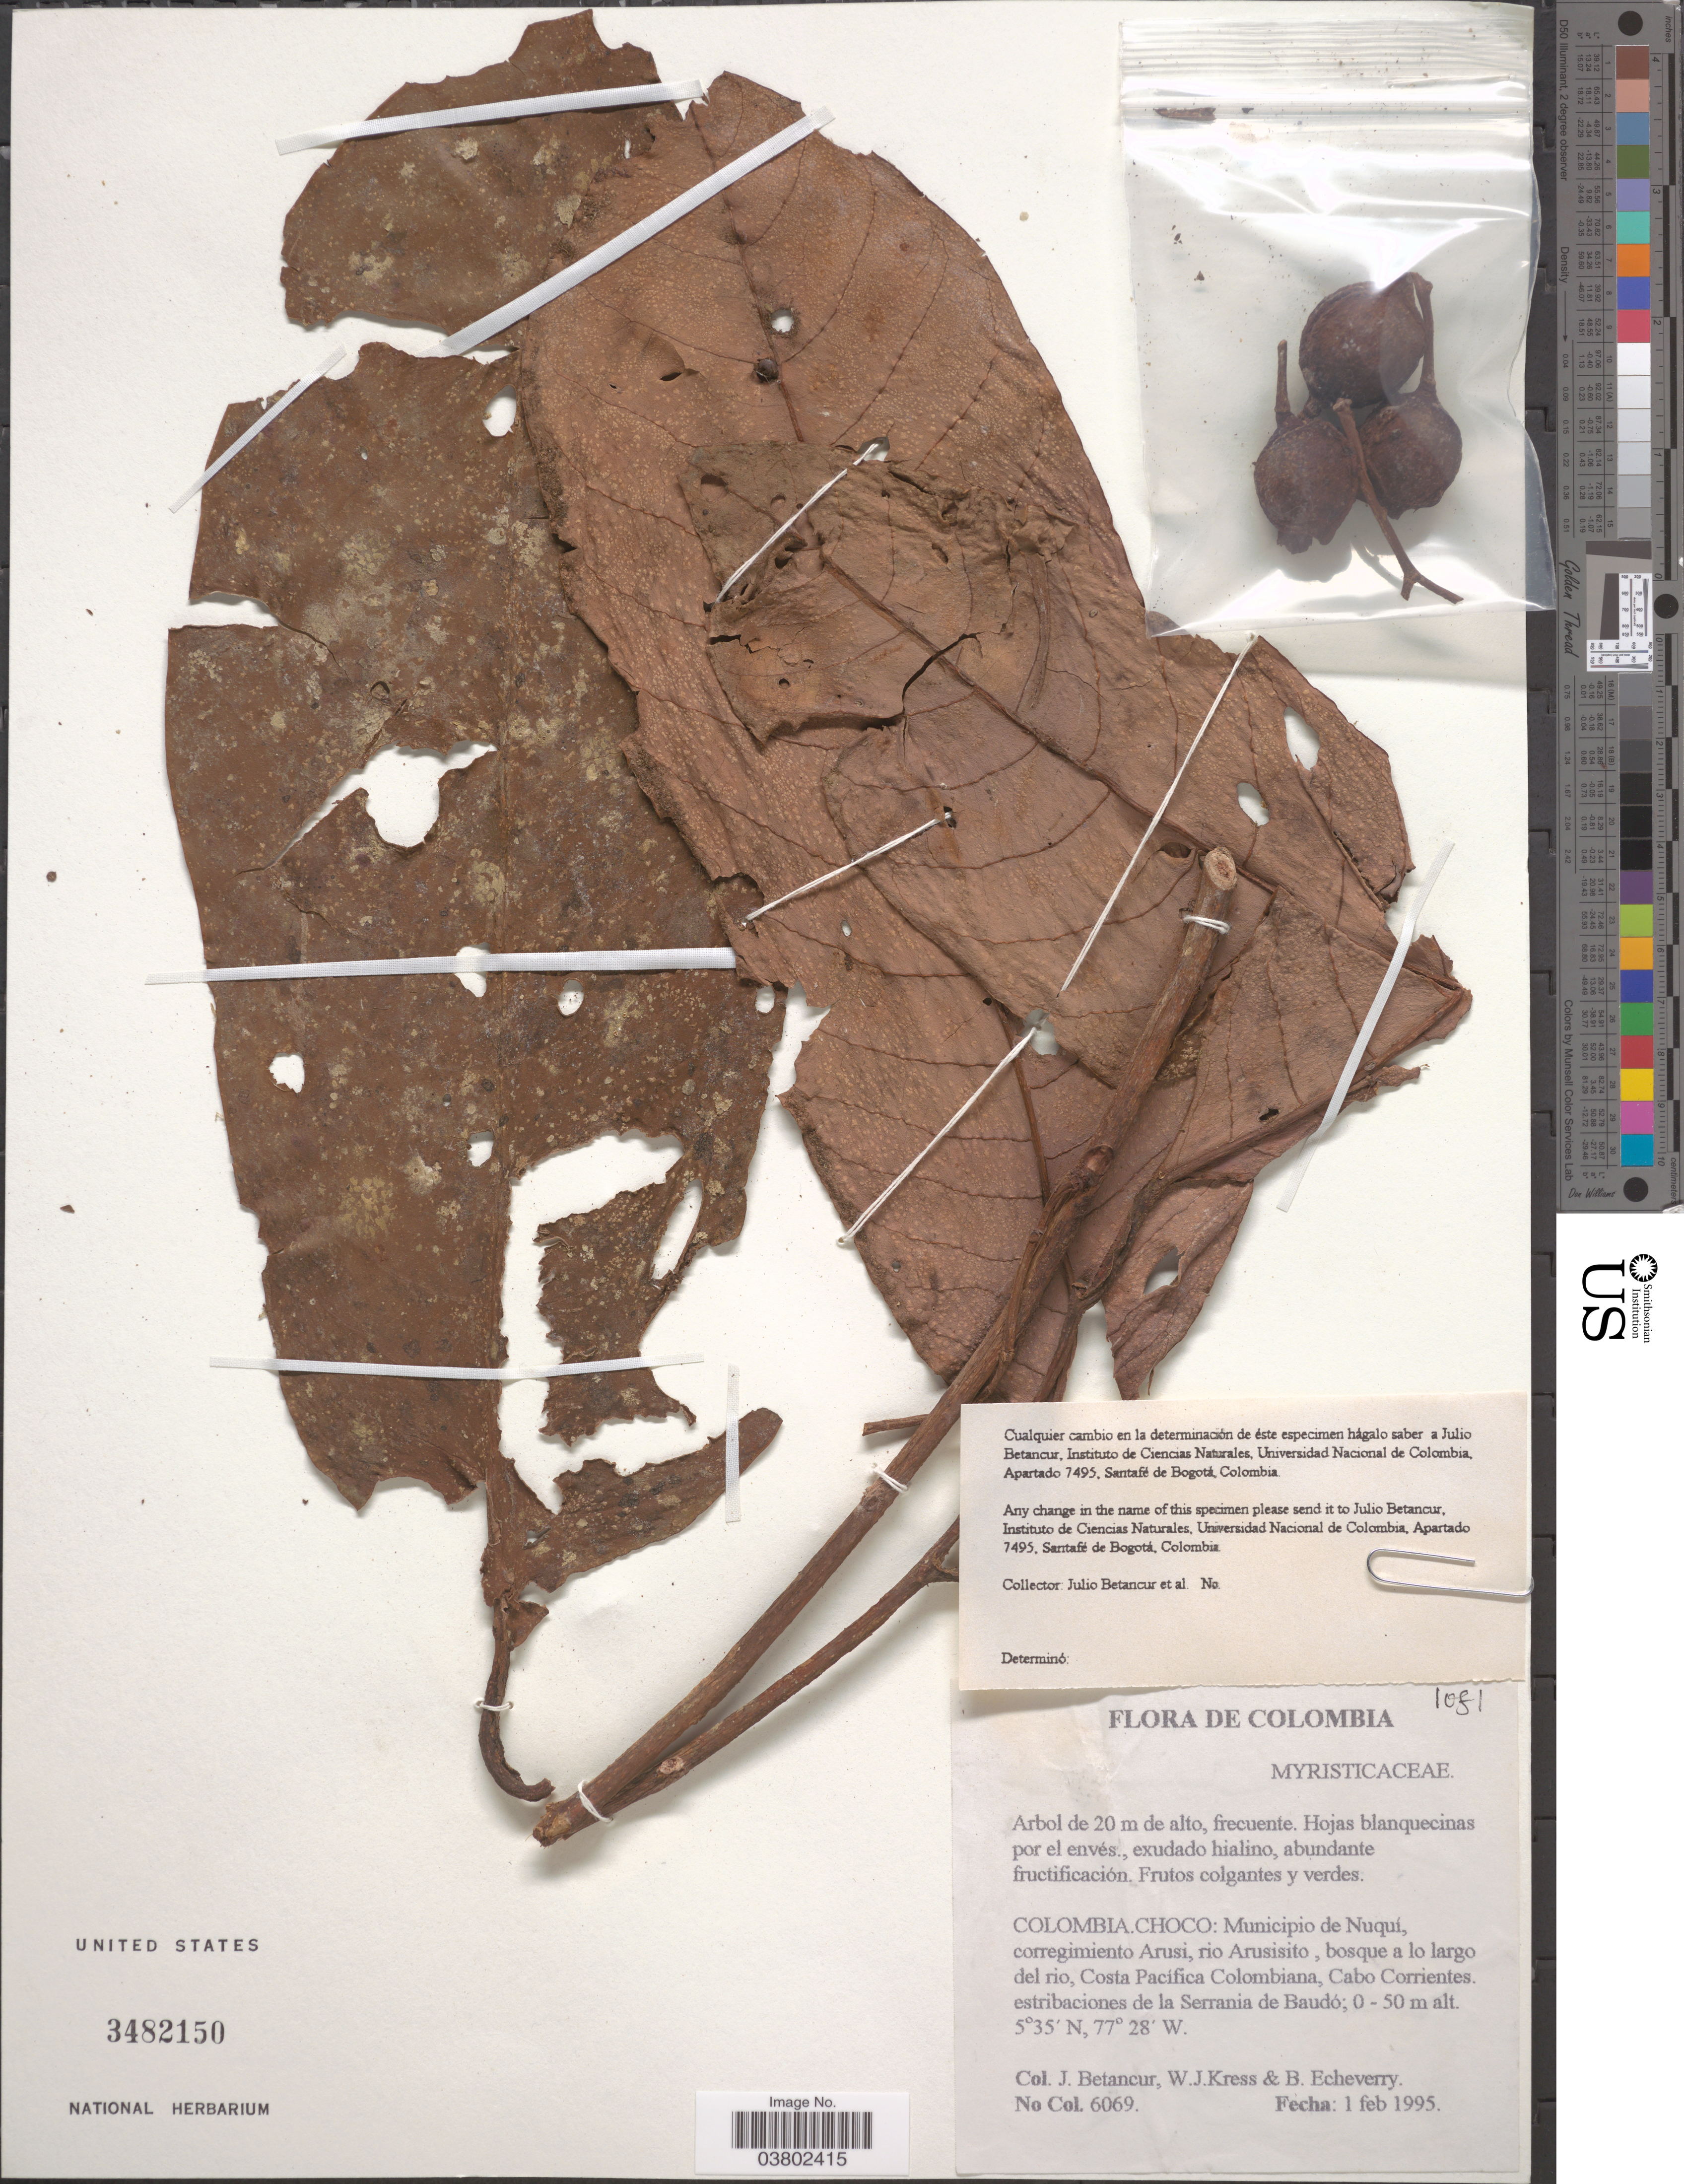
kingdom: Plantae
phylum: Tracheophyta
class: Magnoliopsida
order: Magnoliales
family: Myristicaceae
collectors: J. Betancur, W. J. Kress & B. Echeverry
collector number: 6069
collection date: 1995-02-01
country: Colombia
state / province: Chocó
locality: Municipio de Nuquí, corregimiento Arusi, rio Arusisito, bosque a lo largo del rio, Costa Pacifica Colombiana, Cabo Corrientes. Estribaciones de la Serrania de Baudó.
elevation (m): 0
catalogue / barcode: US 3482150